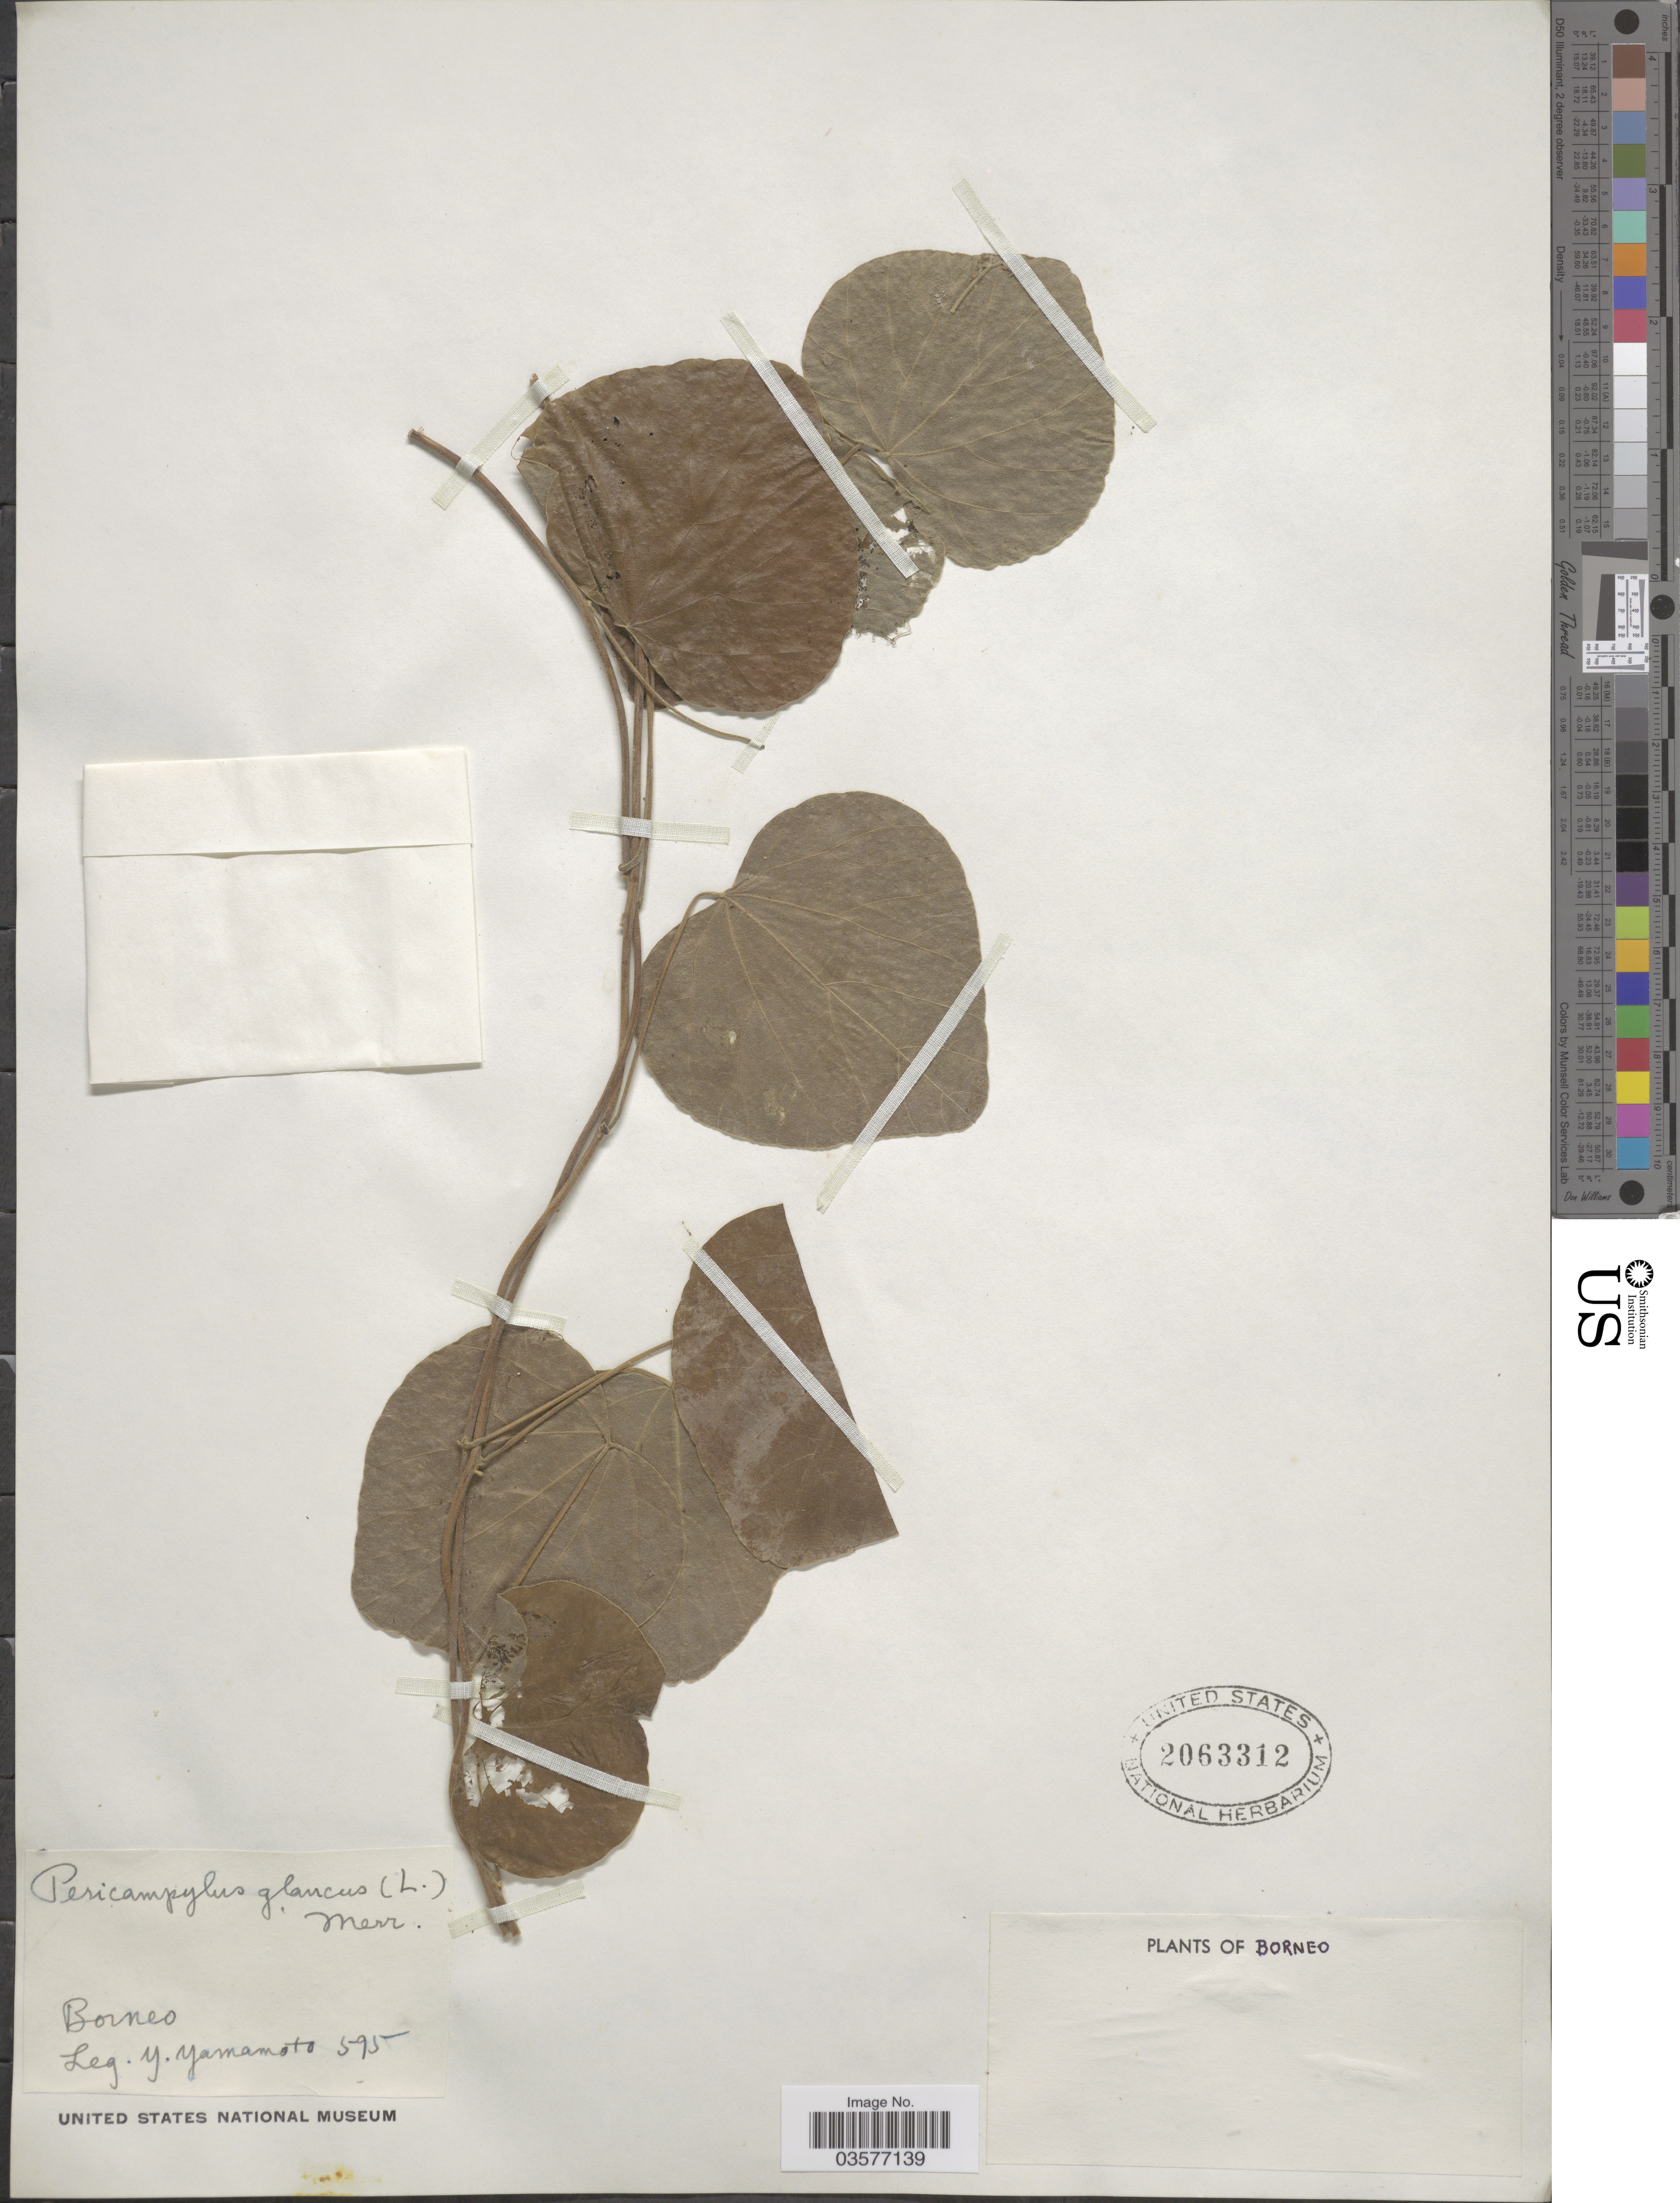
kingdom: Plantae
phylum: Tracheophyta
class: Magnoliopsida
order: Ranunculales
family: Menispermaceae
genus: Pericampylus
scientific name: Pericampylus glaucus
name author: (Lam.) Merr.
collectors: Y. Yamamoto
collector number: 595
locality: Borneo.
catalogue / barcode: US 2063312